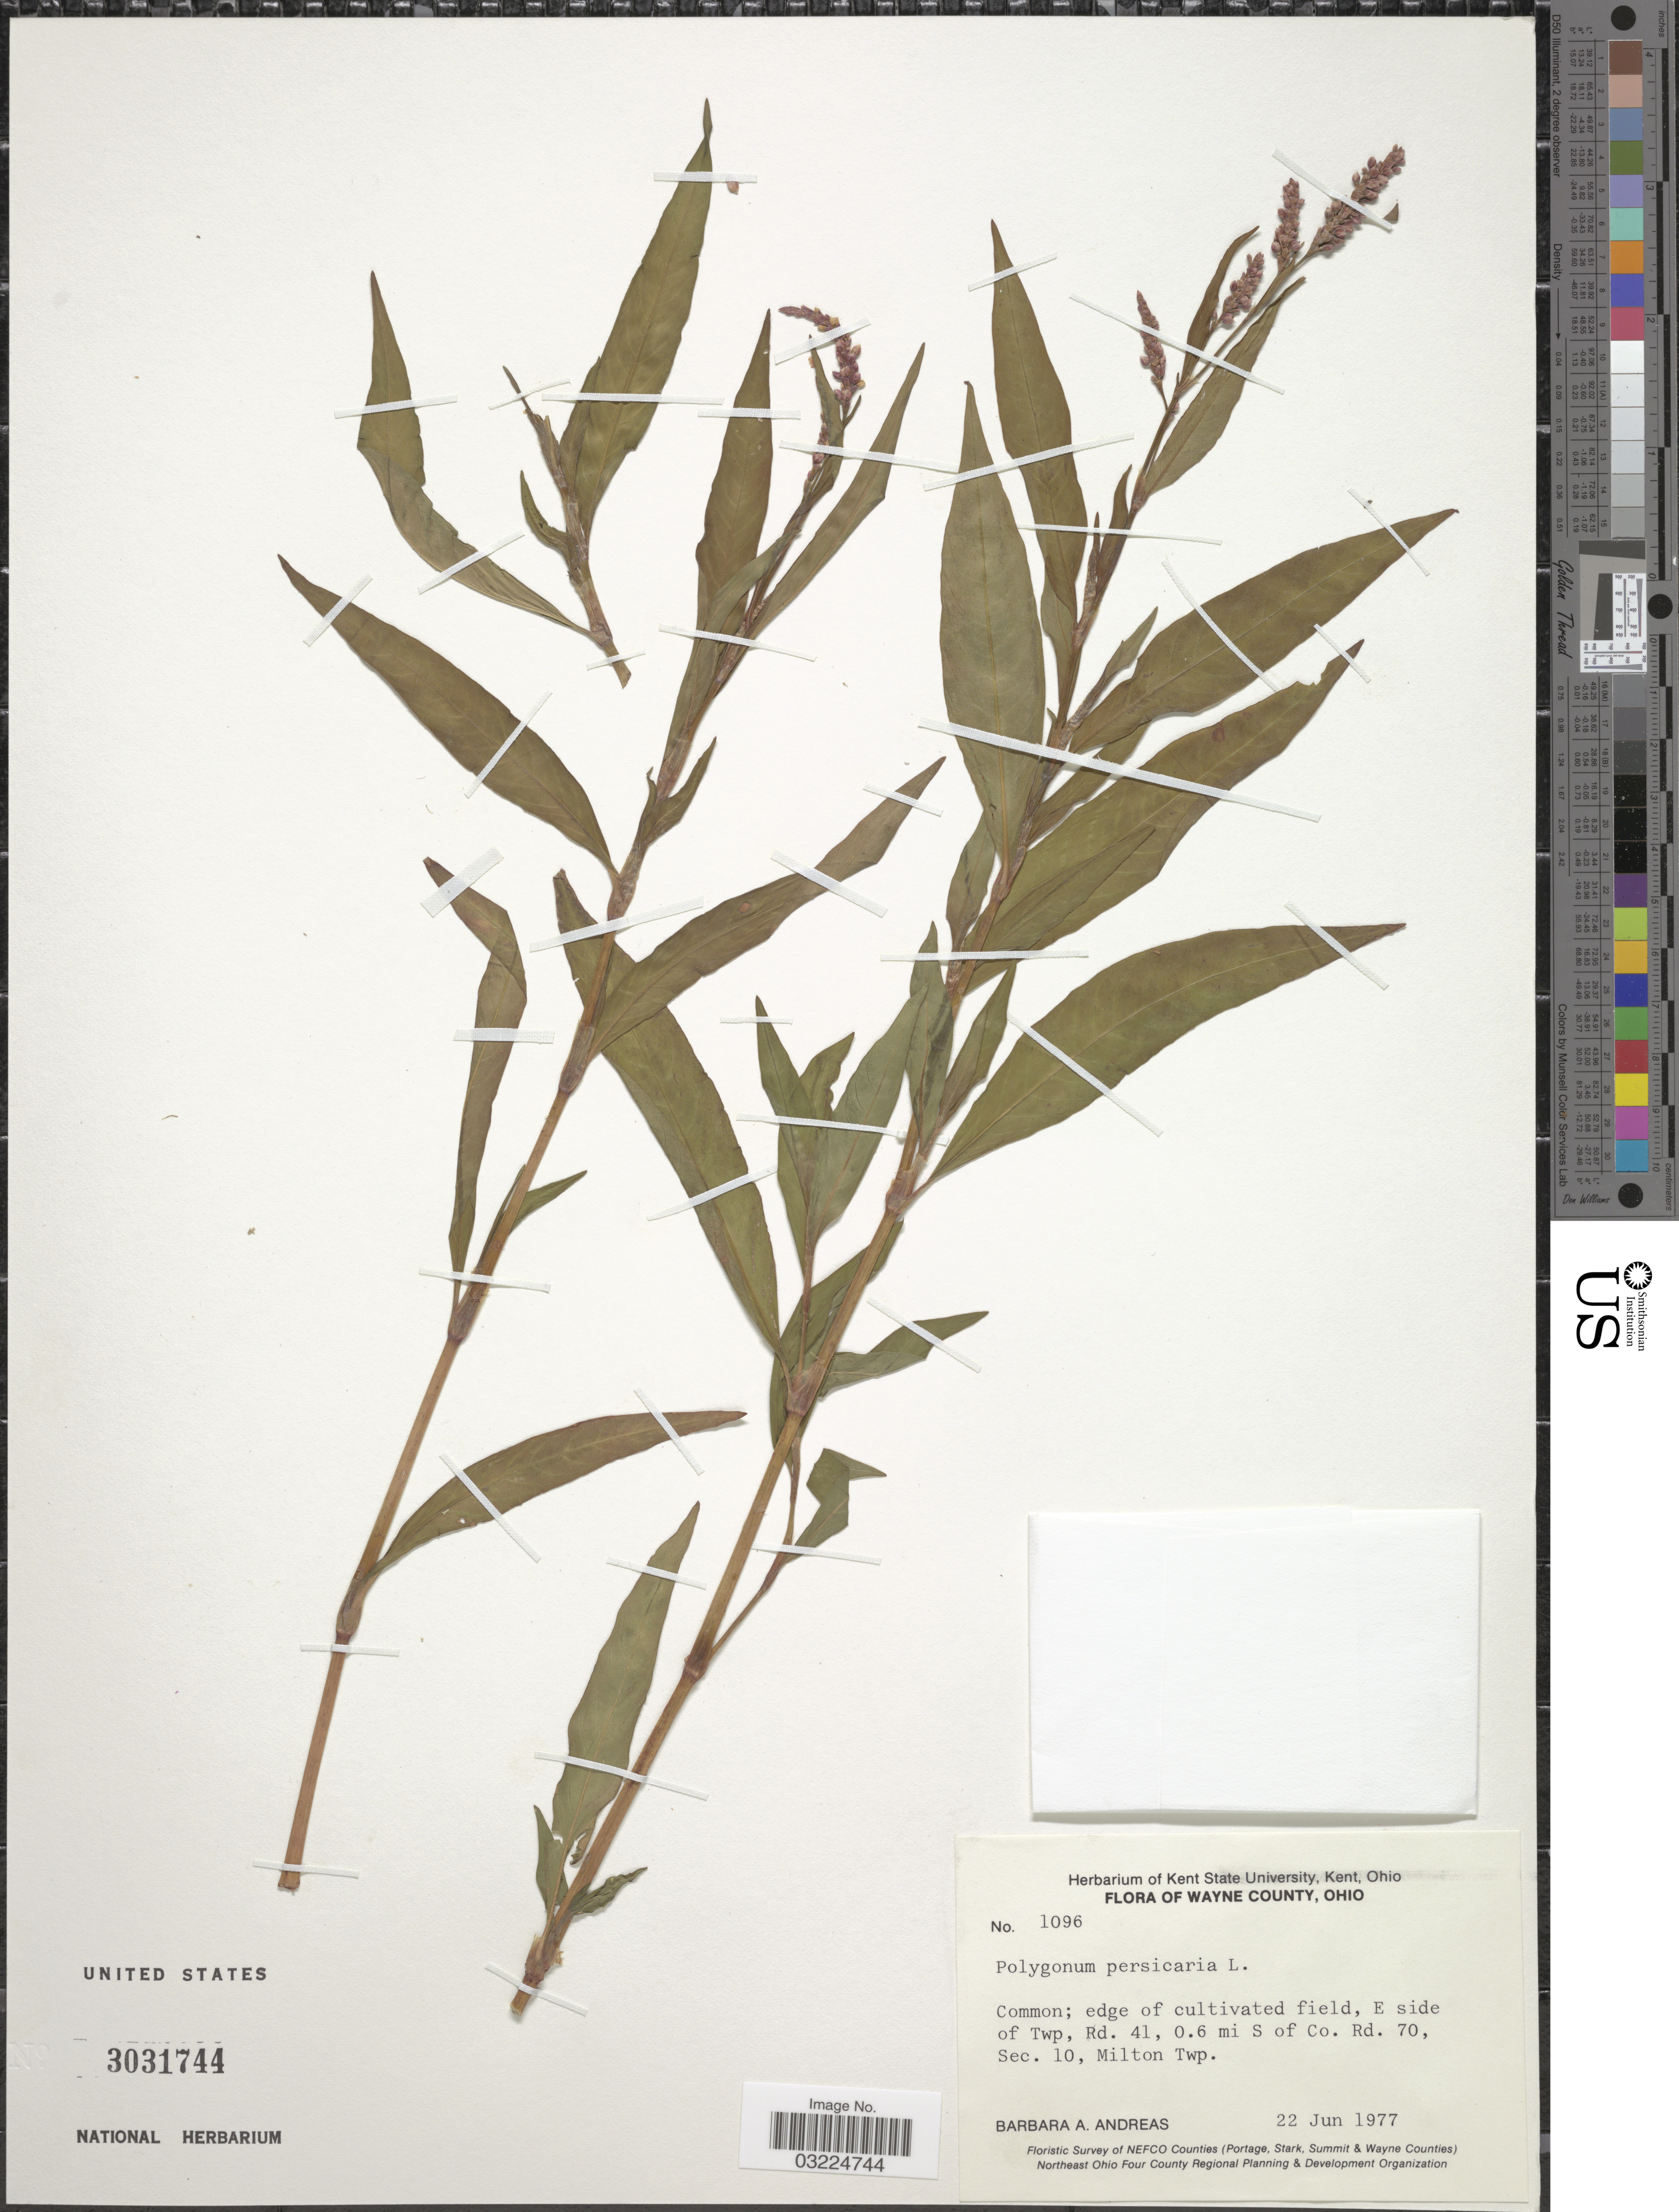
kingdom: Plantae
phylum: Tracheophyta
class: Magnoliopsida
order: Caryophyllales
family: Polygonaceae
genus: Persicaria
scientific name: Persicaria maculosa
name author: S.F. Gray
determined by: Atha, D. E.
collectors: B. A. Andreas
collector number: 1096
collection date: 1977-06-22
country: United States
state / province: Ohio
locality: Wayne County. E side of Twp, Rd. 41, 0.6 mi S of Co. Rd. 70, Sec. 10, Milton Twp.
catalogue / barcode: US 3031744